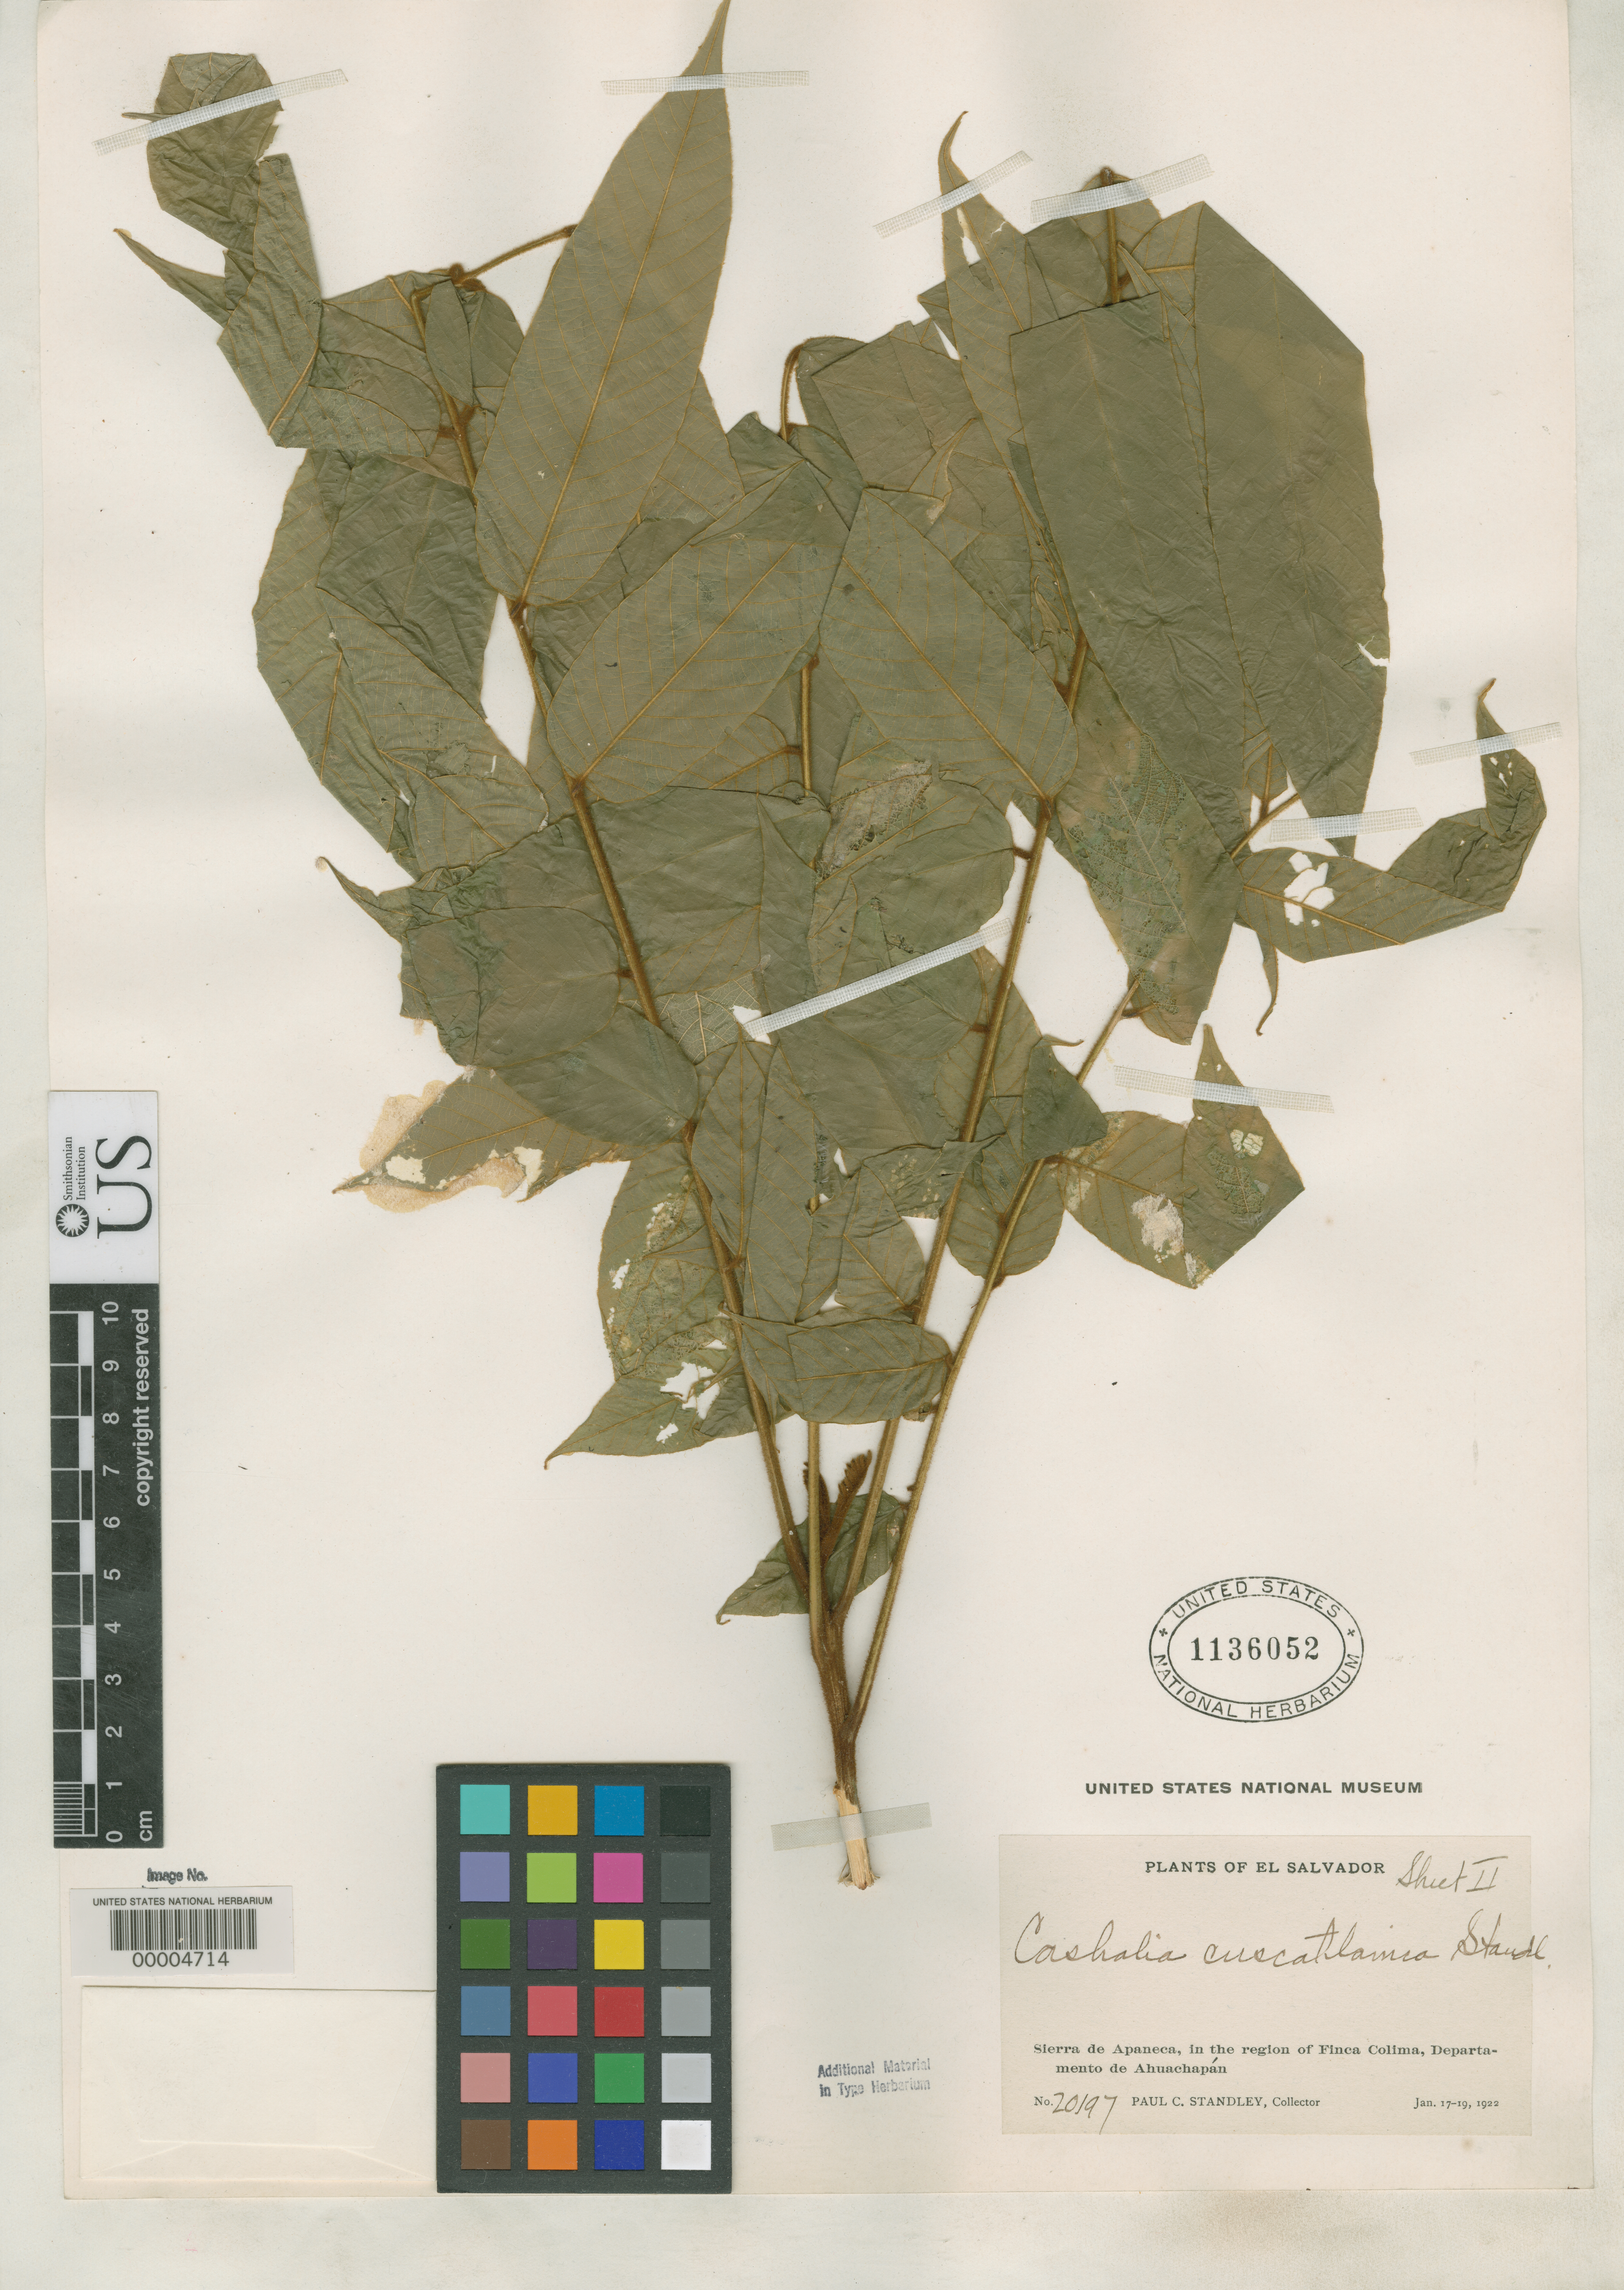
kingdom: Plantae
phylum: Tracheophyta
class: Magnoliopsida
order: Fabales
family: Fabaceae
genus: Cashalia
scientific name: Cashalia cuscatlanica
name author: Standl.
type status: Isotype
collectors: P. C. Standley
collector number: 20197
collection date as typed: Jan 1922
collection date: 1922-01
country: El Salvador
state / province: Ahuachapán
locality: Finca Colima, Sierra de Apareca.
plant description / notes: Holotype on 3 sheets? Protologue explicitly cites USNH 01136051 as "Type" but note that USNH 01136052 & 01136053 are annotated "Sheet II" and "Sheet III", respectively.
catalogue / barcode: US 1136052